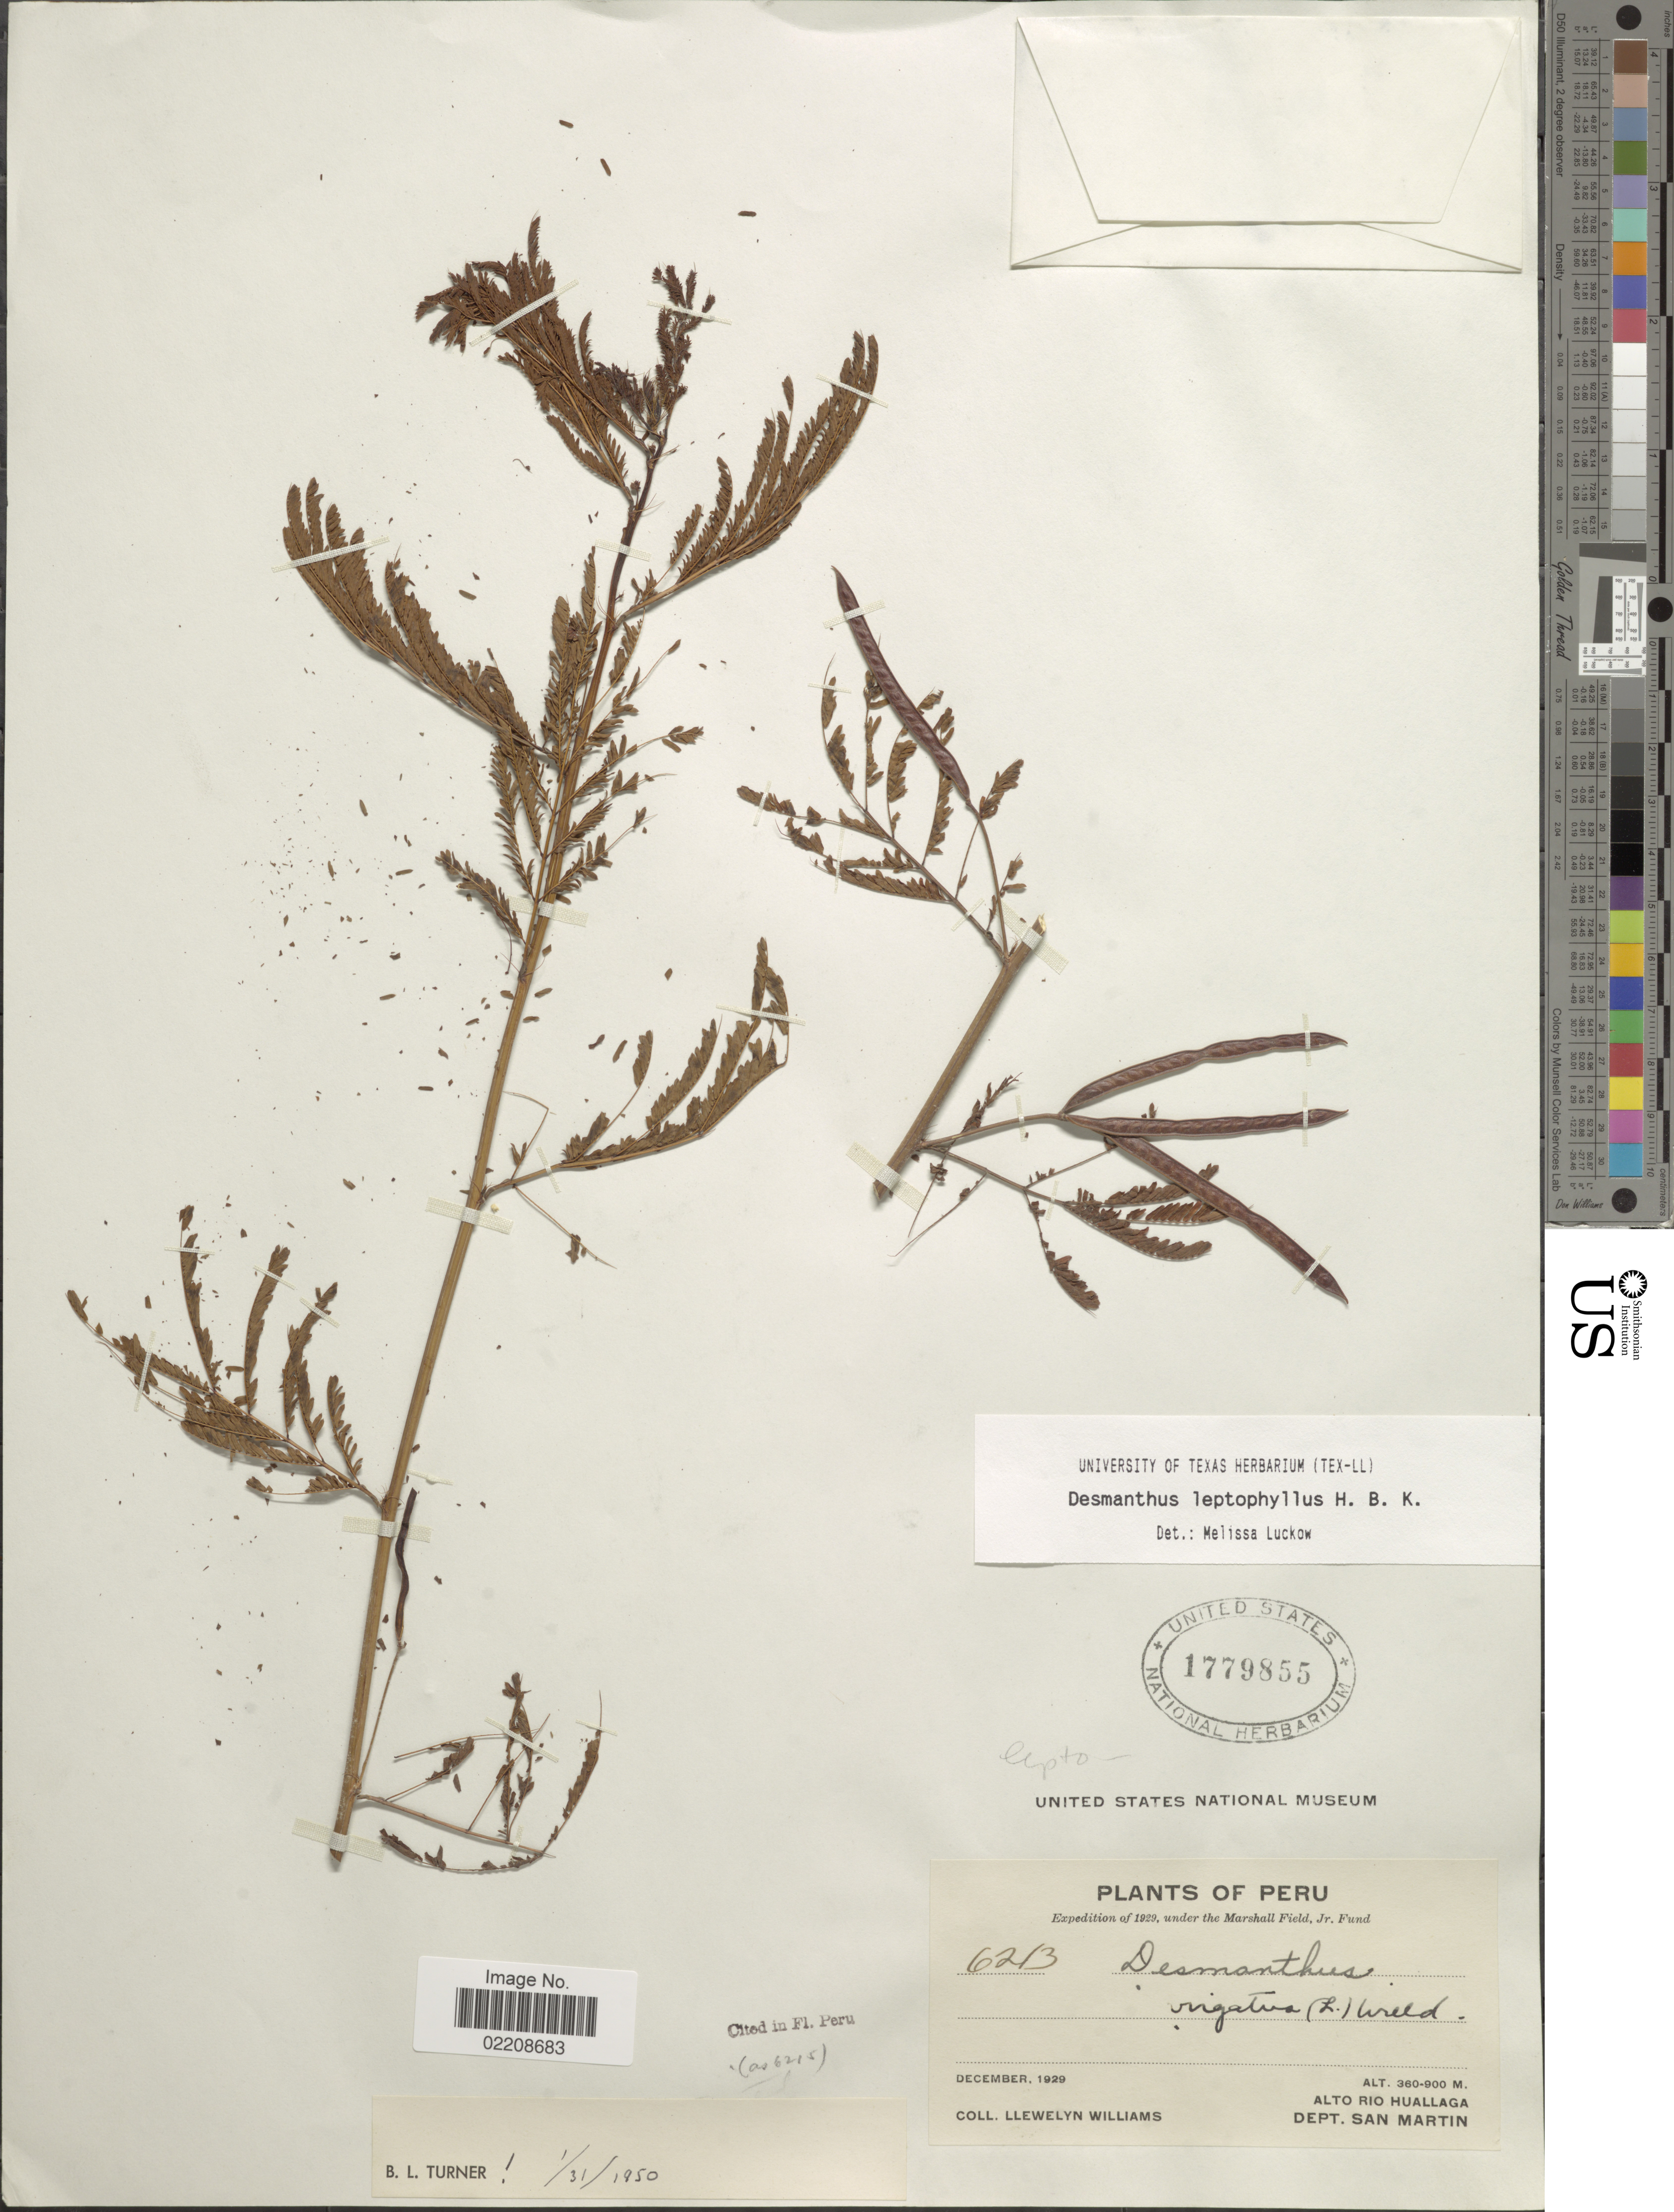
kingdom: Plantae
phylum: Tracheophyta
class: Magnoliopsida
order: Fabales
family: Fabaceae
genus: Desmanthus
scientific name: Desmanthus leptophyllus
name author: Kunth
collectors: Ll. Williams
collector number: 6213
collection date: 1929-12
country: Peru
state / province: San Martín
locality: Alto Rio Huallaga. Dept. San Martin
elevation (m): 360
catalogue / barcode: US 1779855